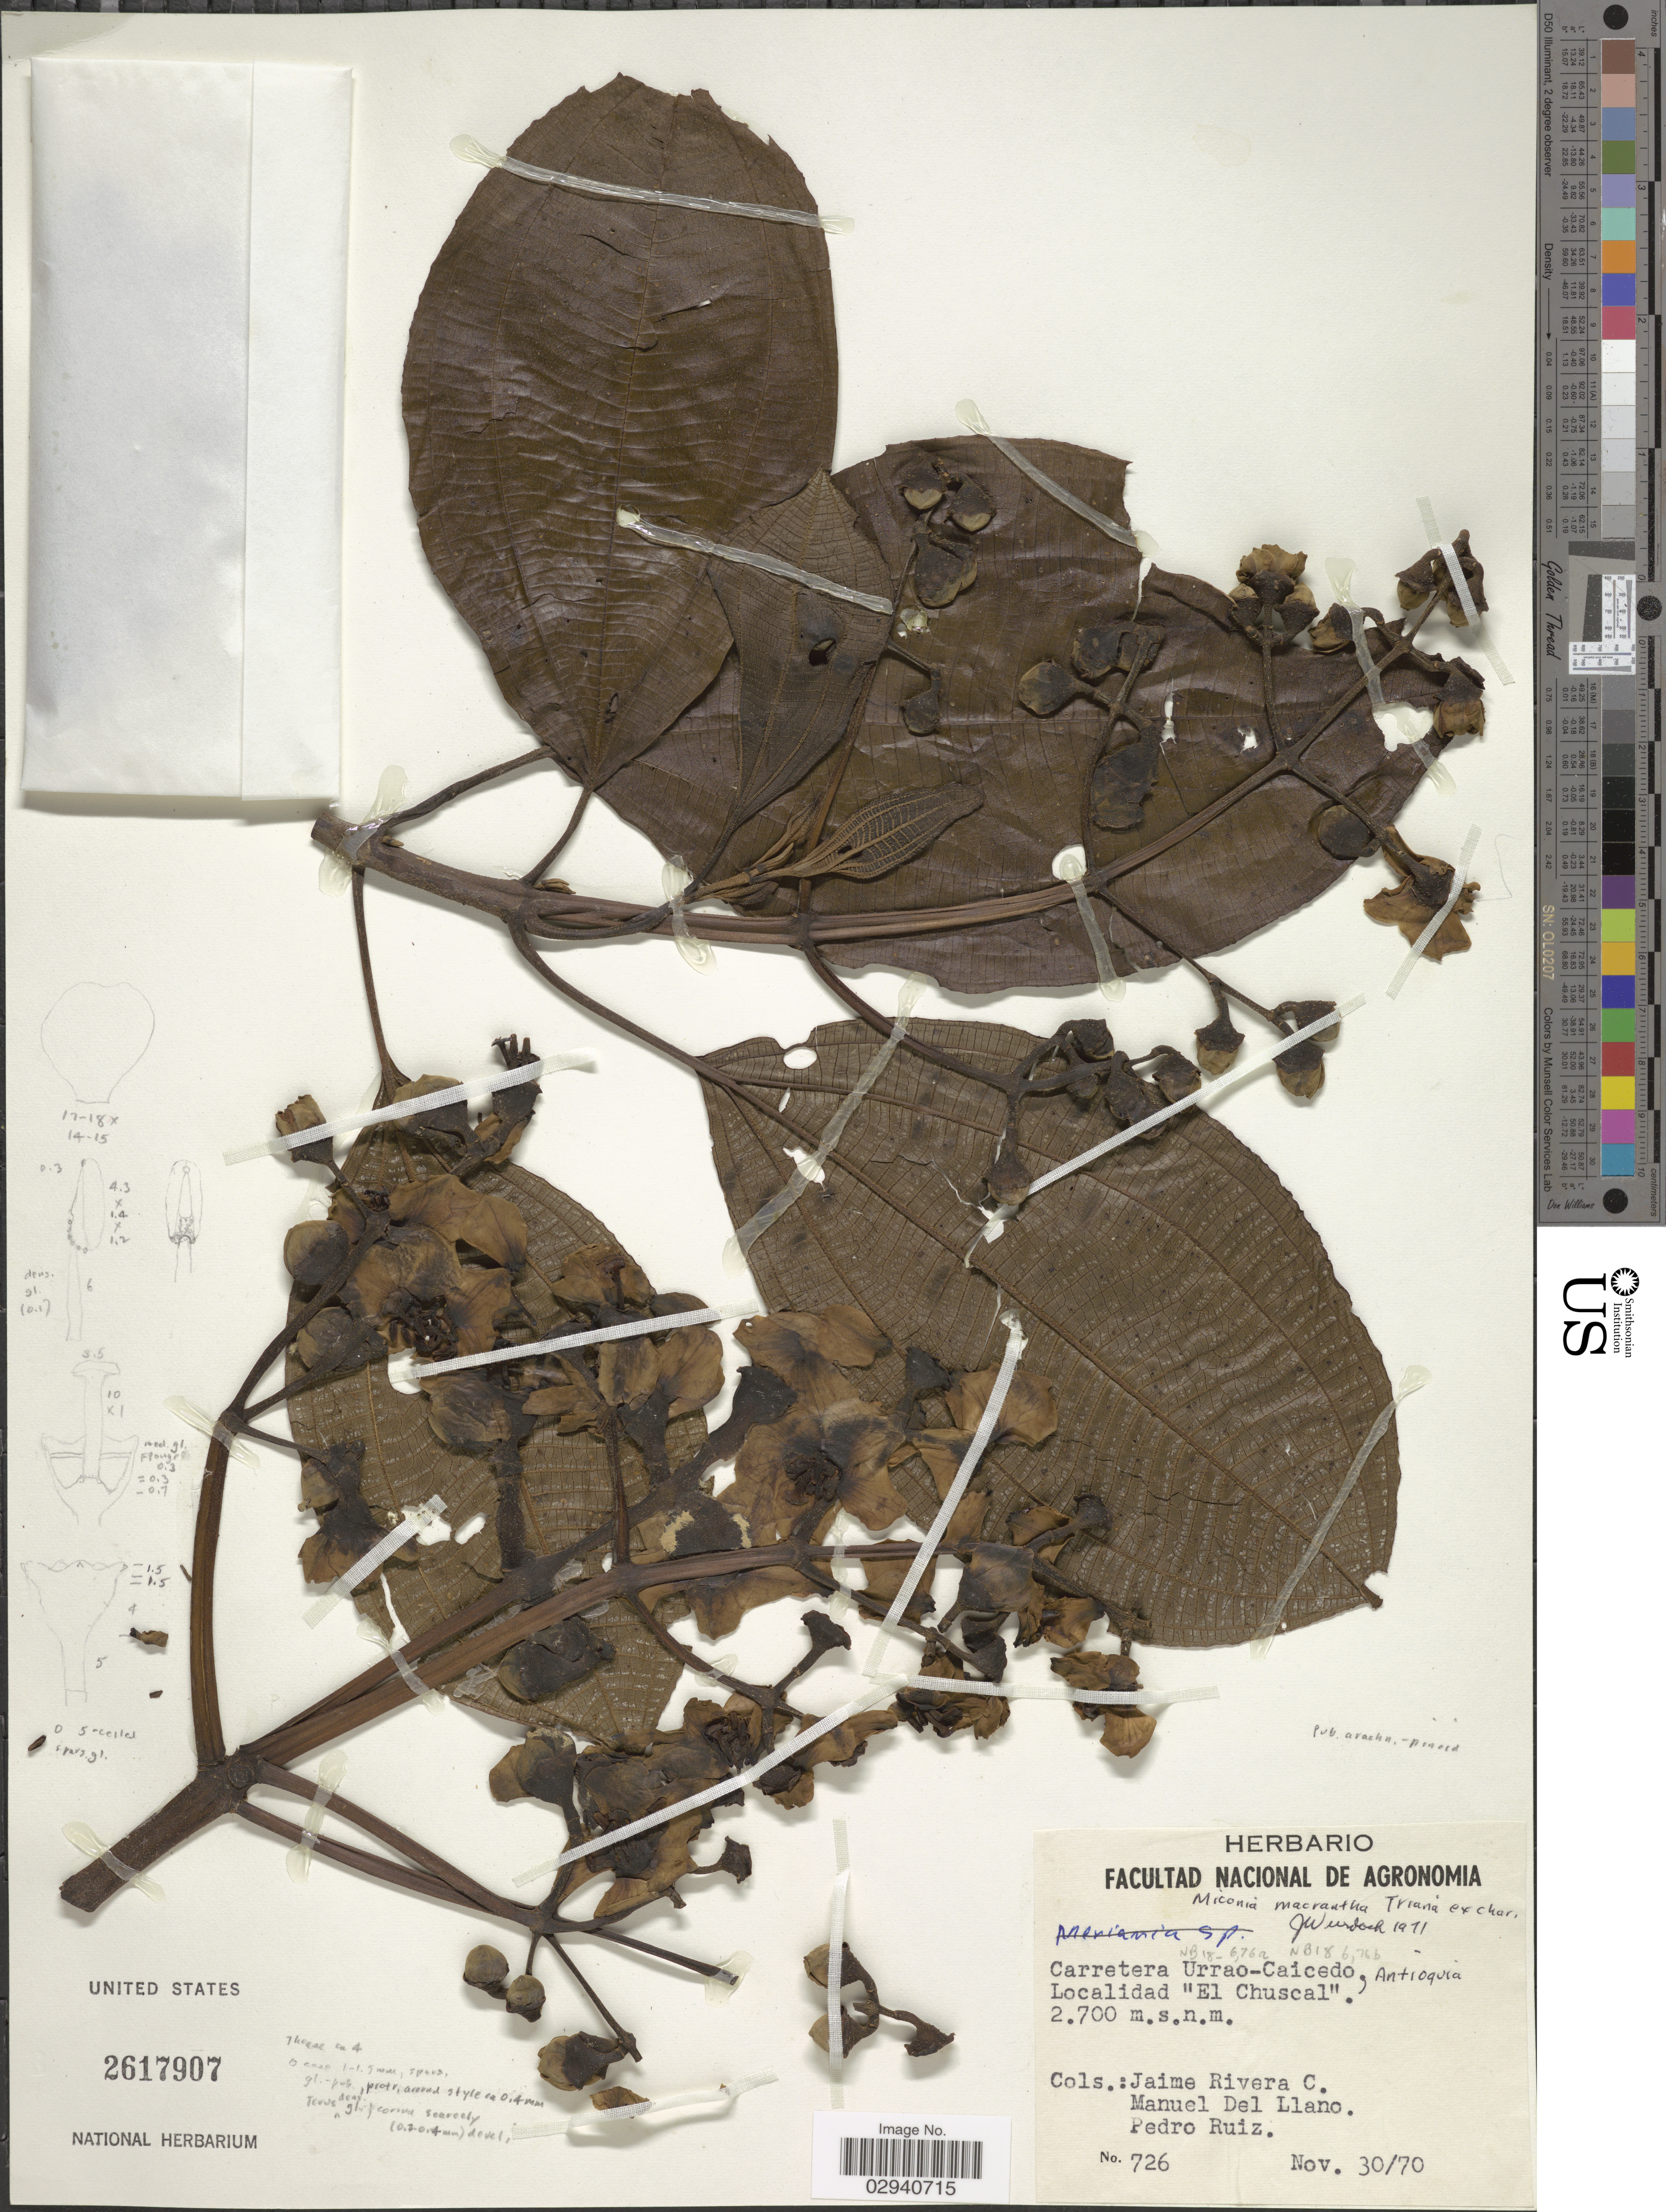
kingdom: Plantae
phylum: Tracheophyta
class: Magnoliopsida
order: Myrtales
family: Melastomataceae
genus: Miconia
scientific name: Miconia macrantha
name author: Triana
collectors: J. Rivera, M. d. Llano & P. Ruiz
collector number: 726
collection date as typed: Transcribed d/m/y: 30/11/70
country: Colombia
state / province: Antioquia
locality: Carretera Urrao-Caicedo, "El Chuscal".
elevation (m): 2700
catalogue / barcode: US 2617907